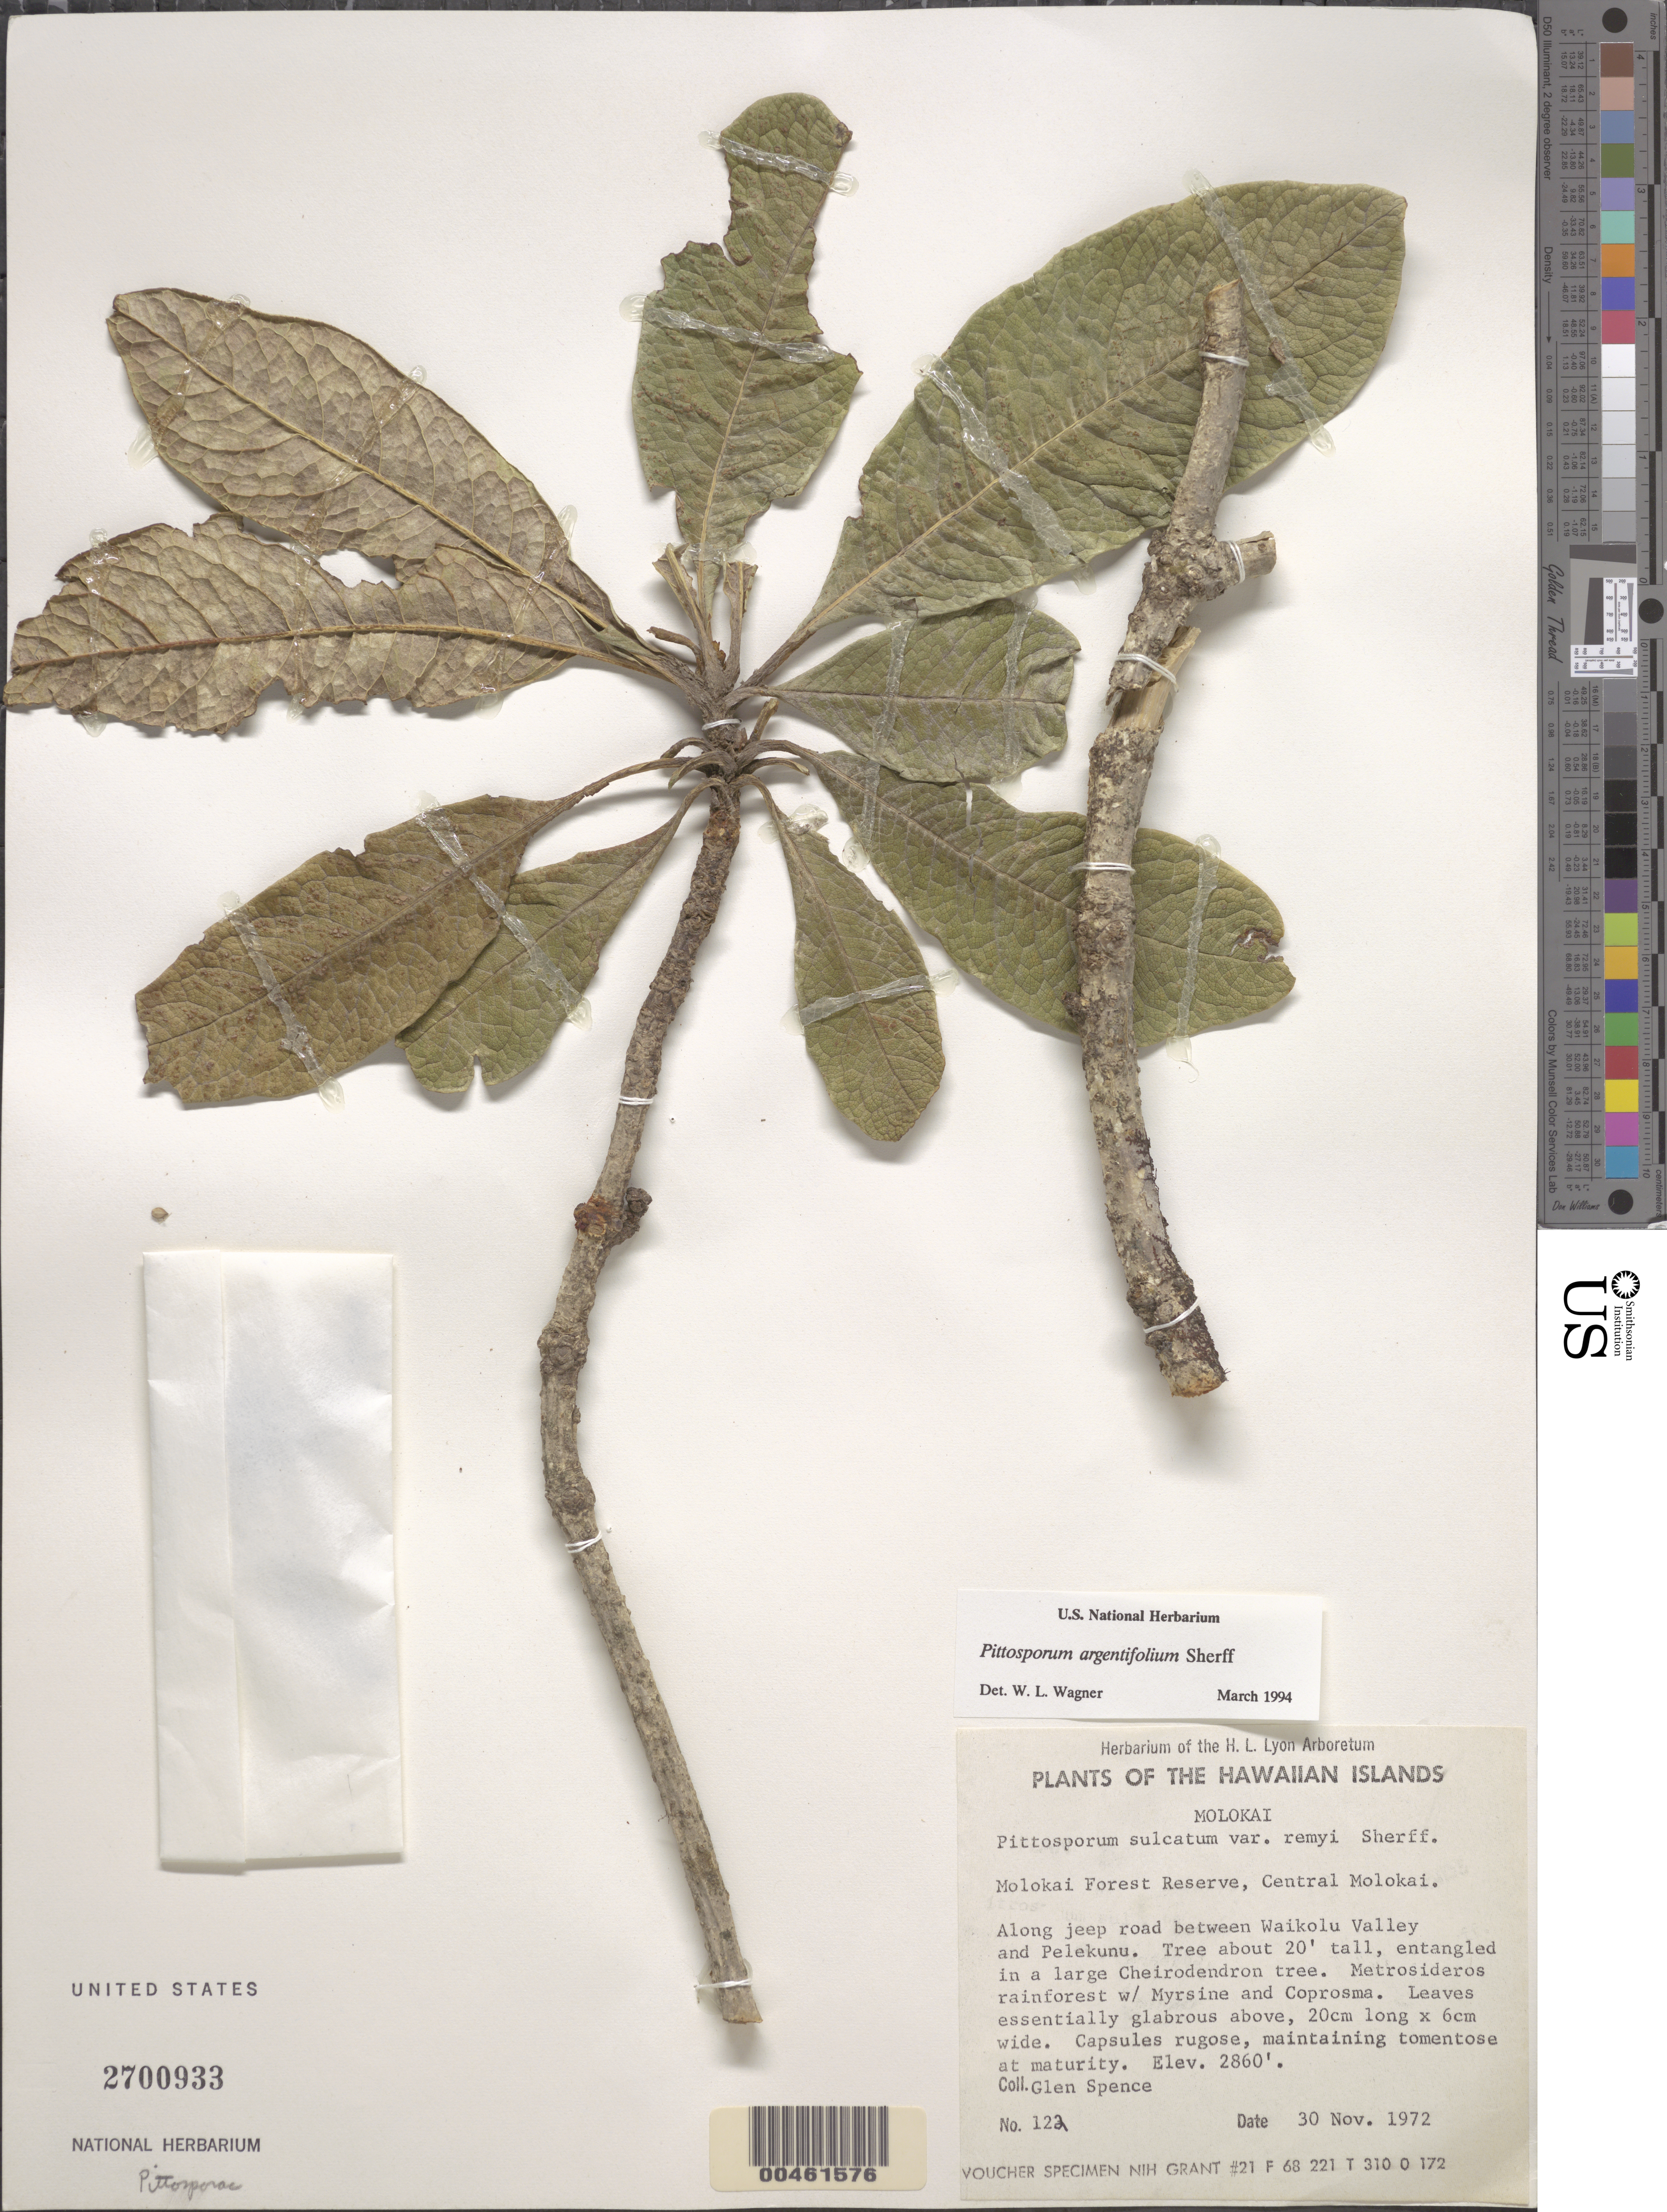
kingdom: Plantae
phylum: Tracheophyta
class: Magnoliopsida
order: Apiales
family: Pittosporaceae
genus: Pittosporum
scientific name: Pittosporum argentifolium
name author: Sherff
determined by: Wagner, W. L., (BOT), Smithsonian Institution - National Museum of Natural History (UNITED STATES)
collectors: G. Spence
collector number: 123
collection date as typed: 30 Nov 1972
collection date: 1972-11-30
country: United States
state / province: Hawaii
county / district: Maui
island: Moloka'i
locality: Molokai Forest Reserve, Central Molokai, Along jeep road between Waikolu Valley and Pelekunu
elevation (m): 872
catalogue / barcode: US 2700933